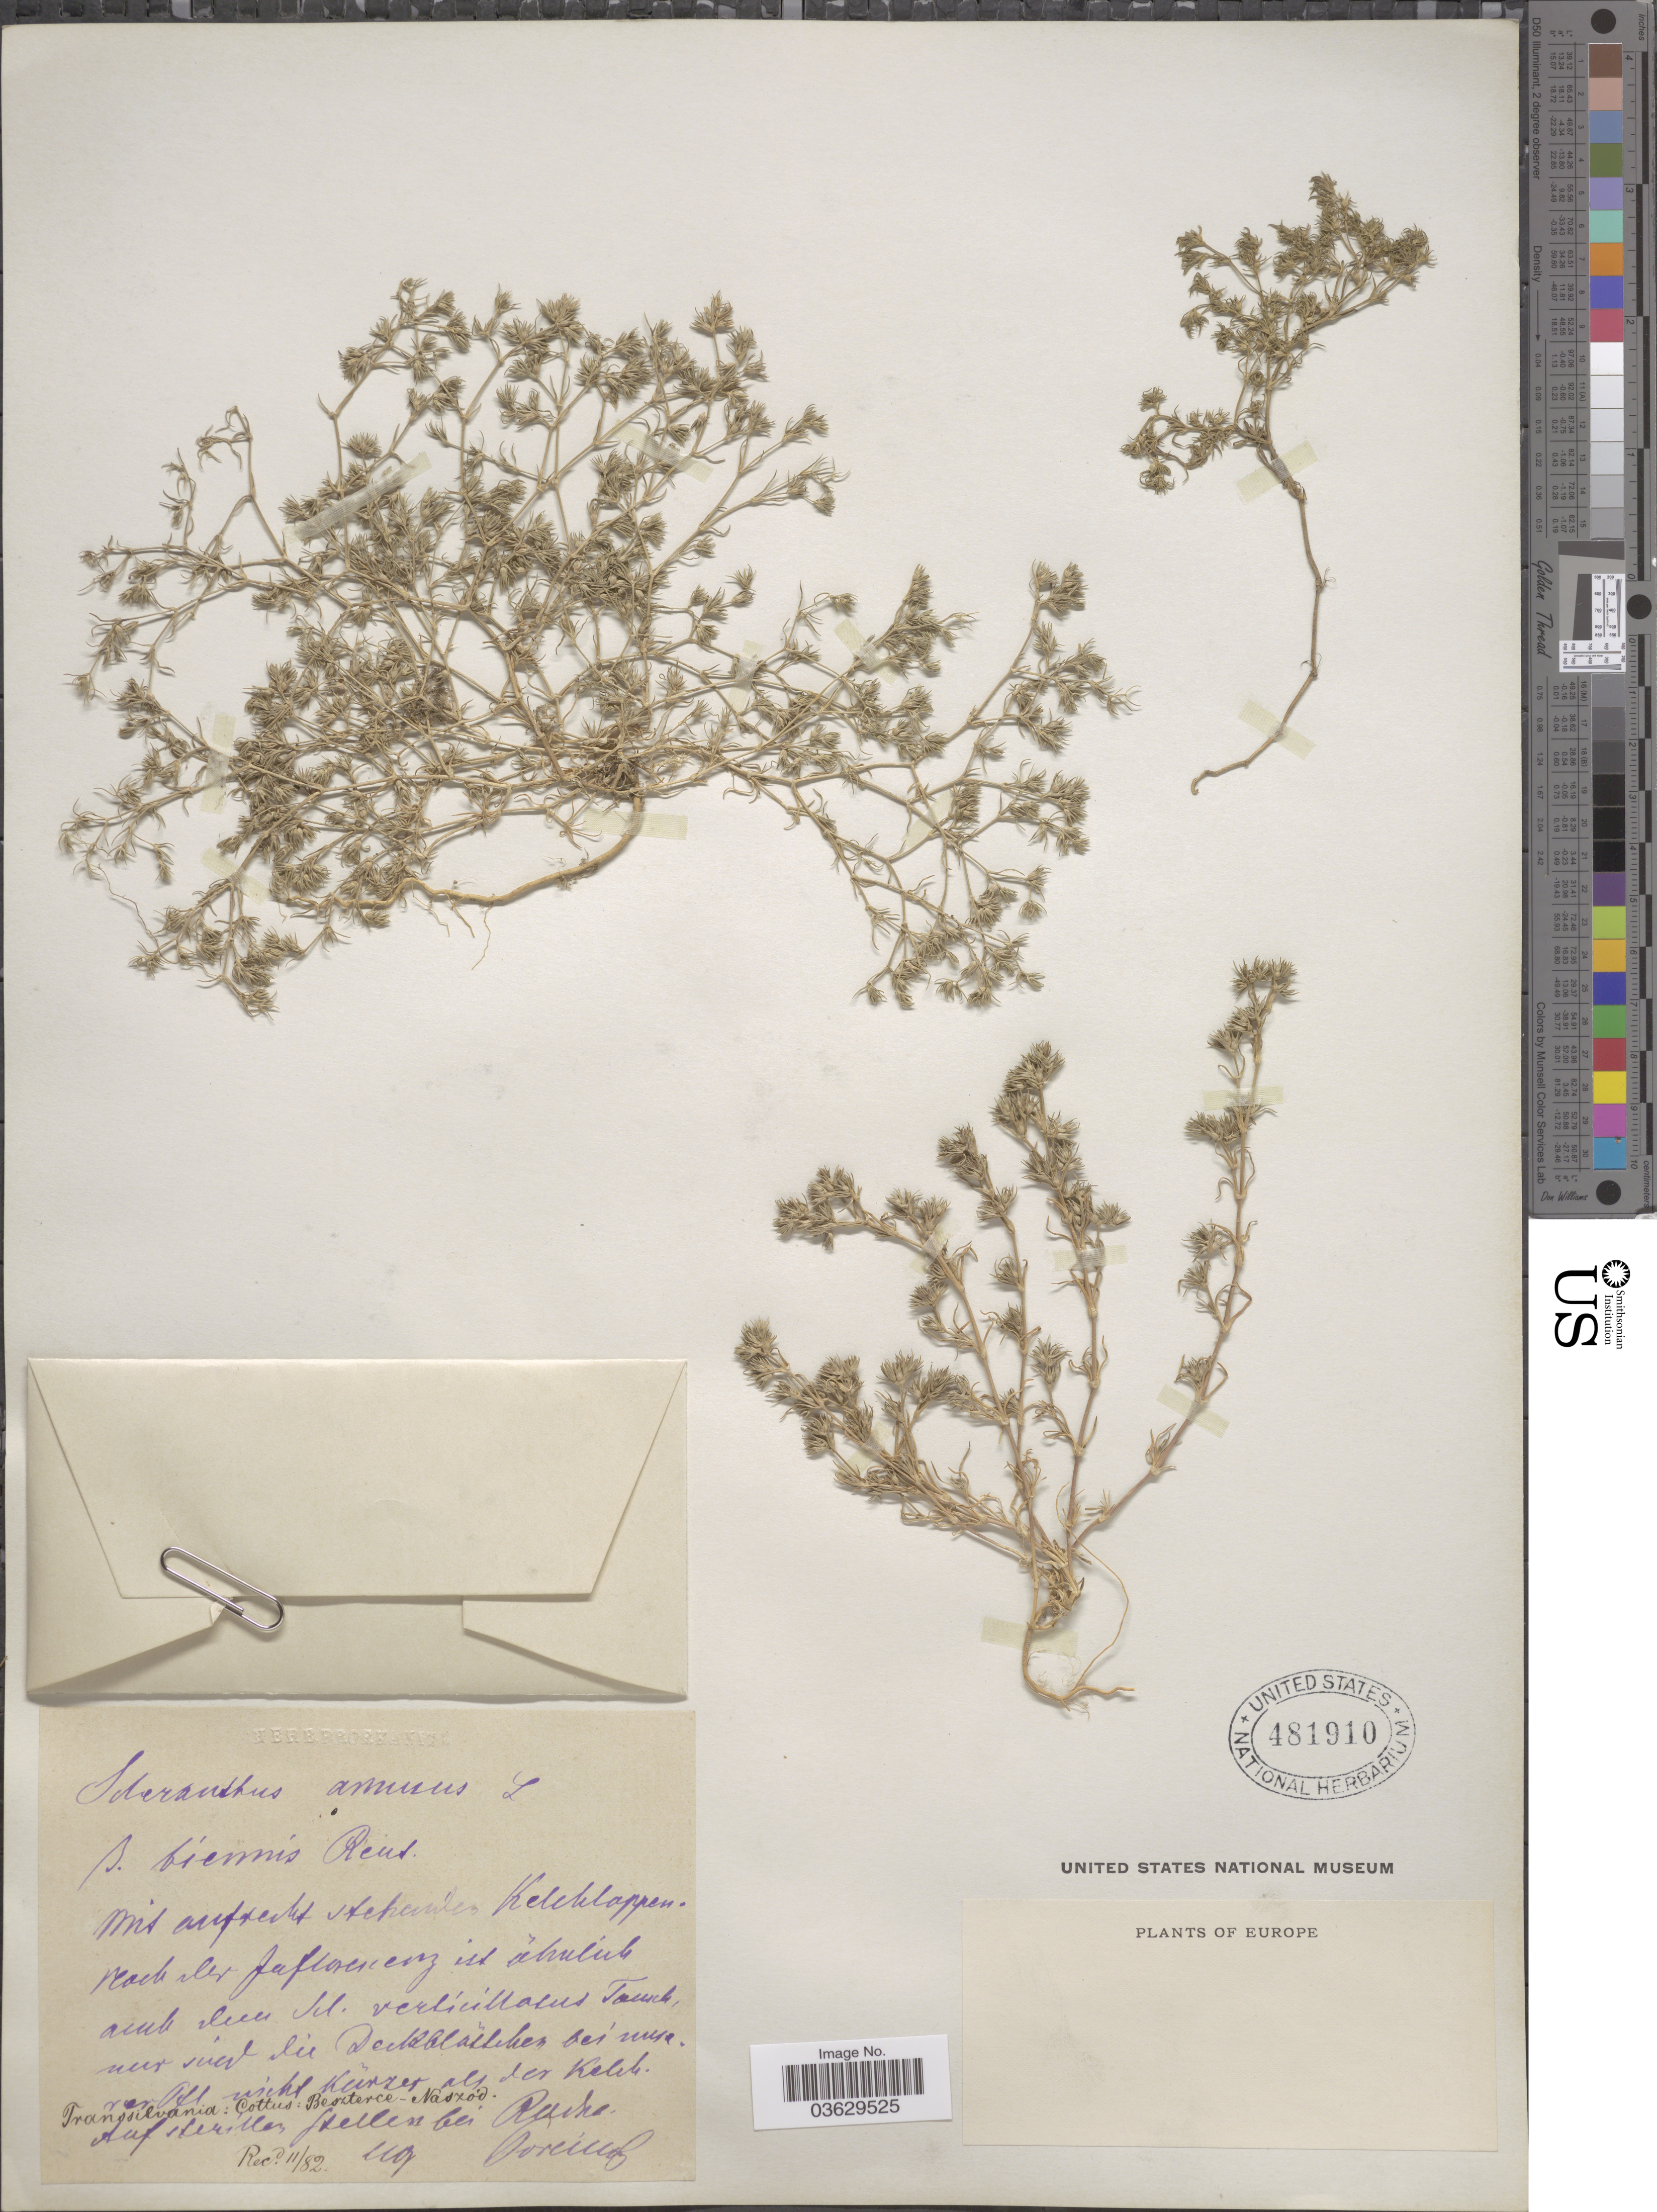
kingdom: Plantae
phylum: Tracheophyta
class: Magnoliopsida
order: Caryophyllales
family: Caryophyllaceae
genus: Scleranthus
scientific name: Scleranthus annuus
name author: L.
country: Romania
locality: Transsilvania: Cottus: Beszterce-Naszod. Europe.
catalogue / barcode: US 481910